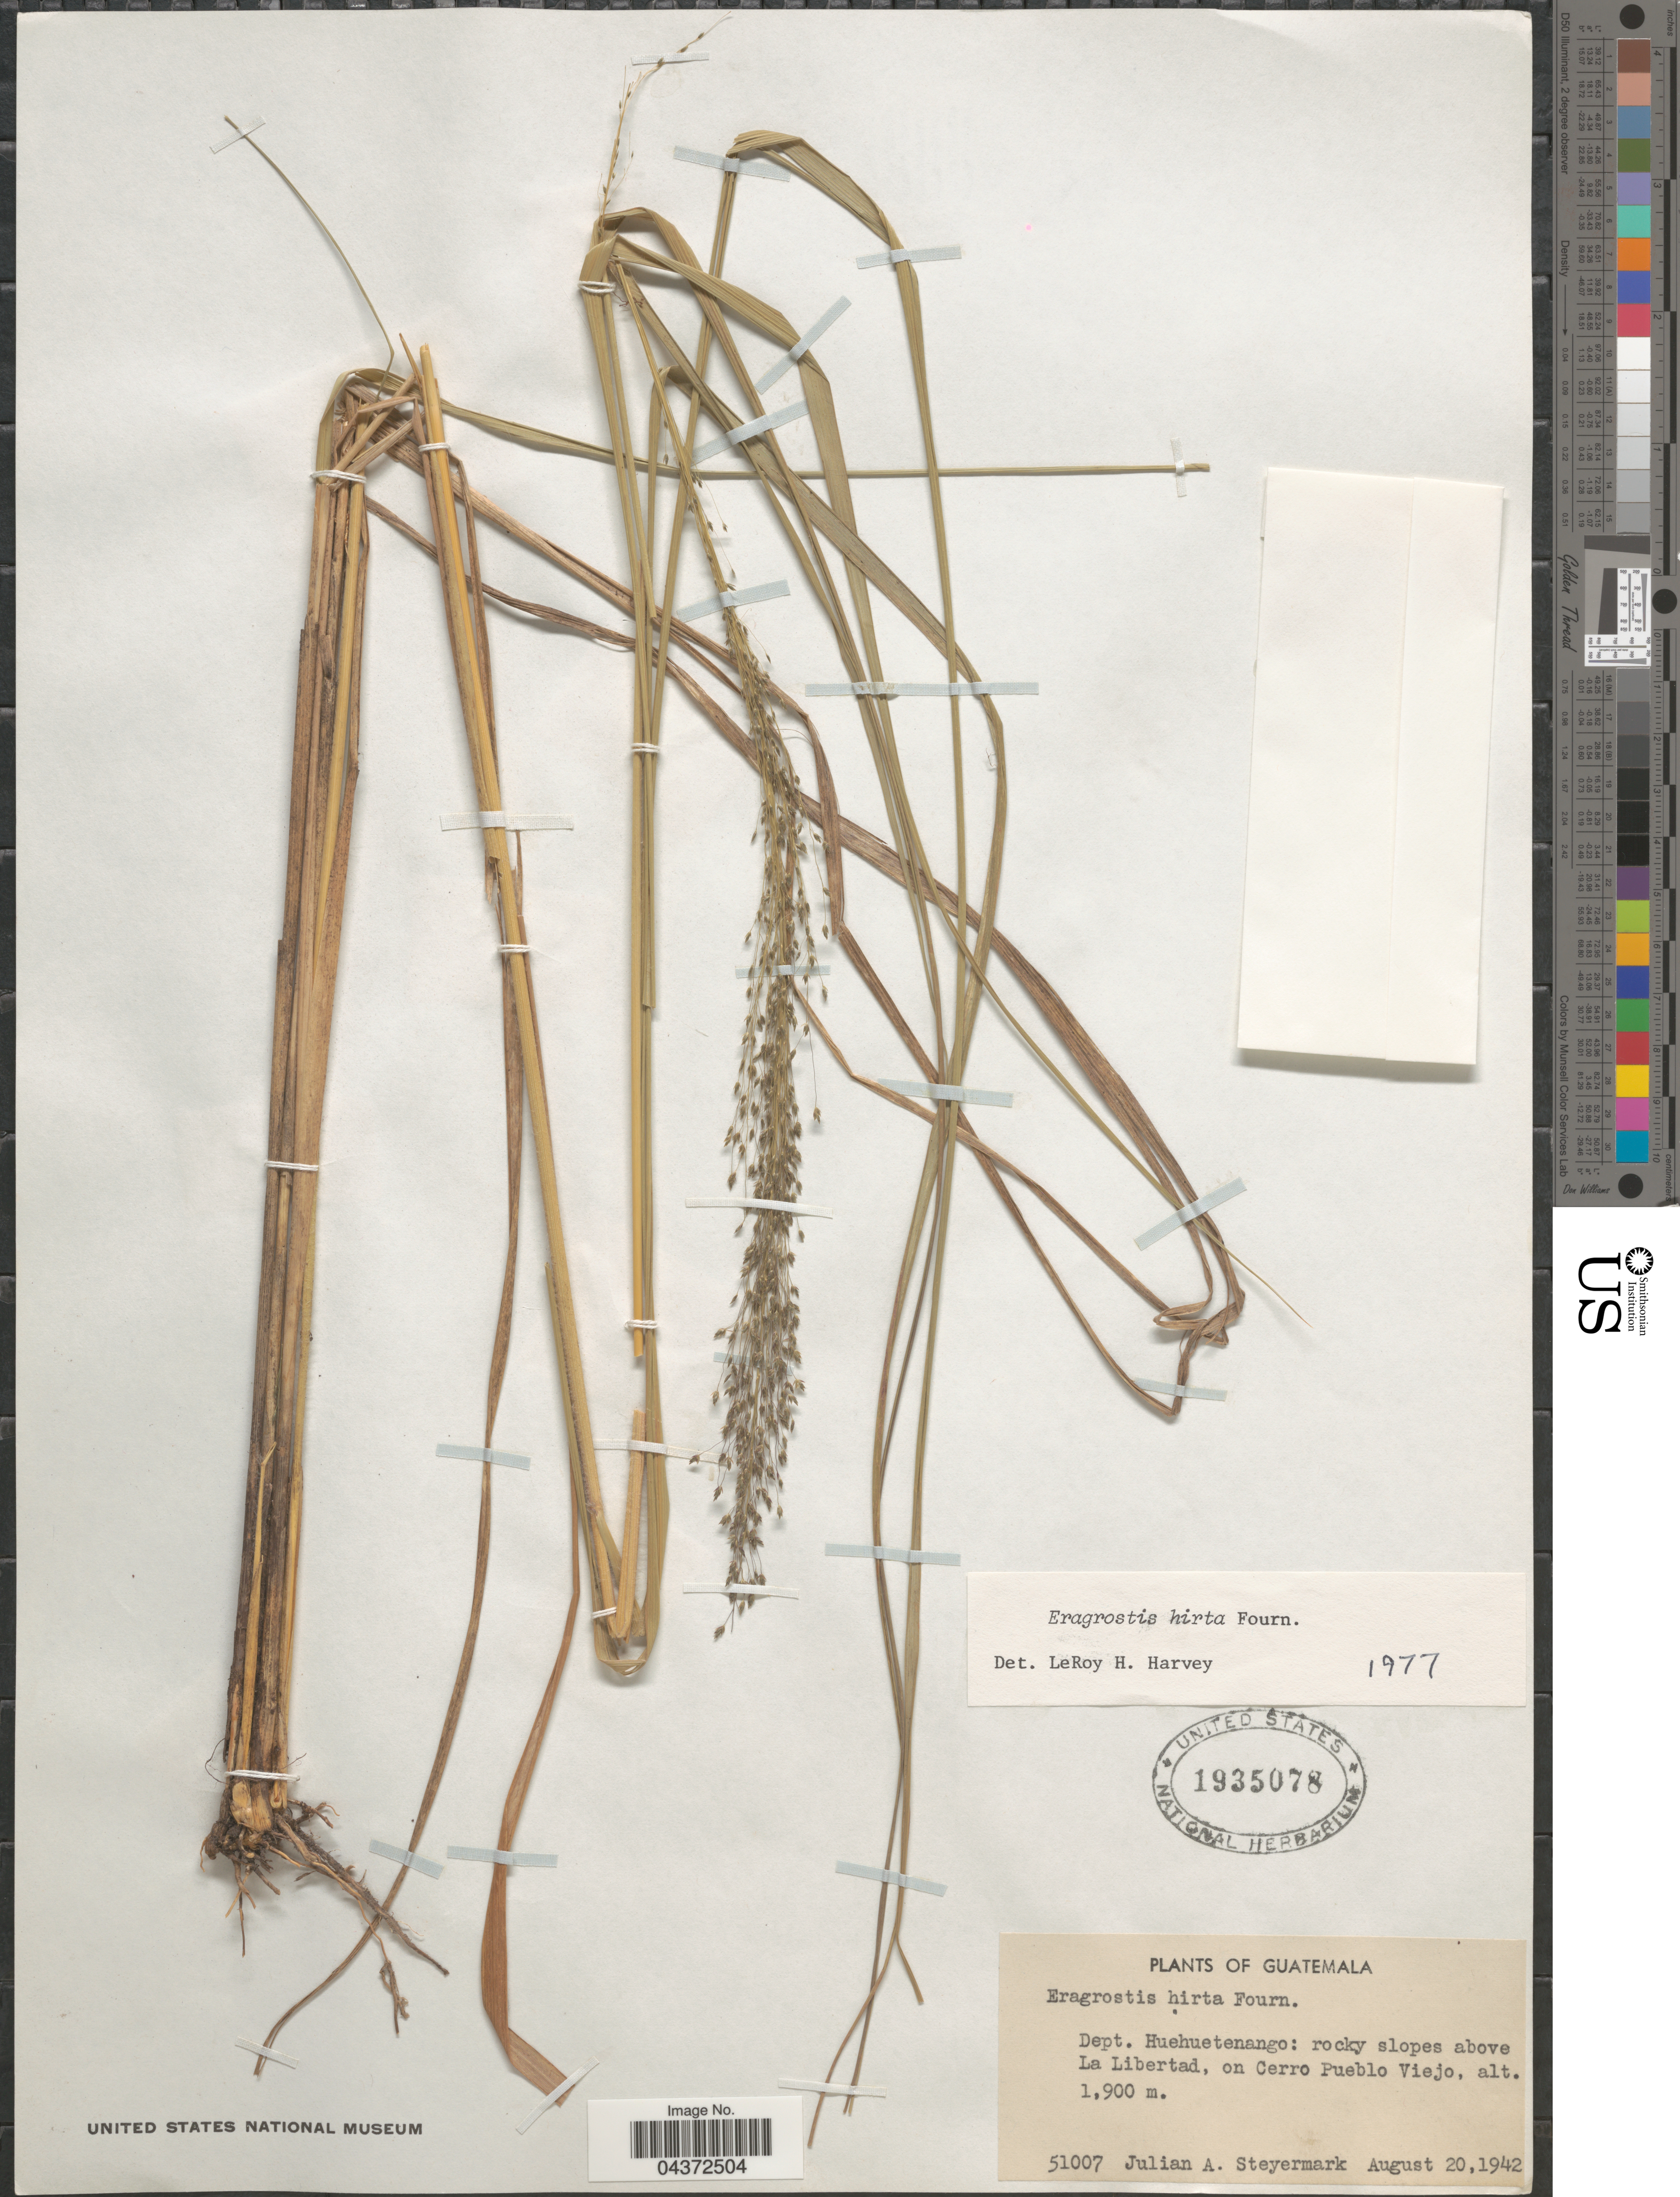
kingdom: Plantae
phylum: Tracheophyta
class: Liliopsida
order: Poales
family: Poaceae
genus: Eragrostis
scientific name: Eragrostis hirta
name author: E. Fourn.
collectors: J. Steyermark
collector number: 51007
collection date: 1942-08-20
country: Guatemala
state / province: Huehuetenango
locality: Dept. Huehuetenango: rocky slopes above La Libertad, on Cerro Pueblo Viejo.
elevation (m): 1900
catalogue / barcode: US 1935078